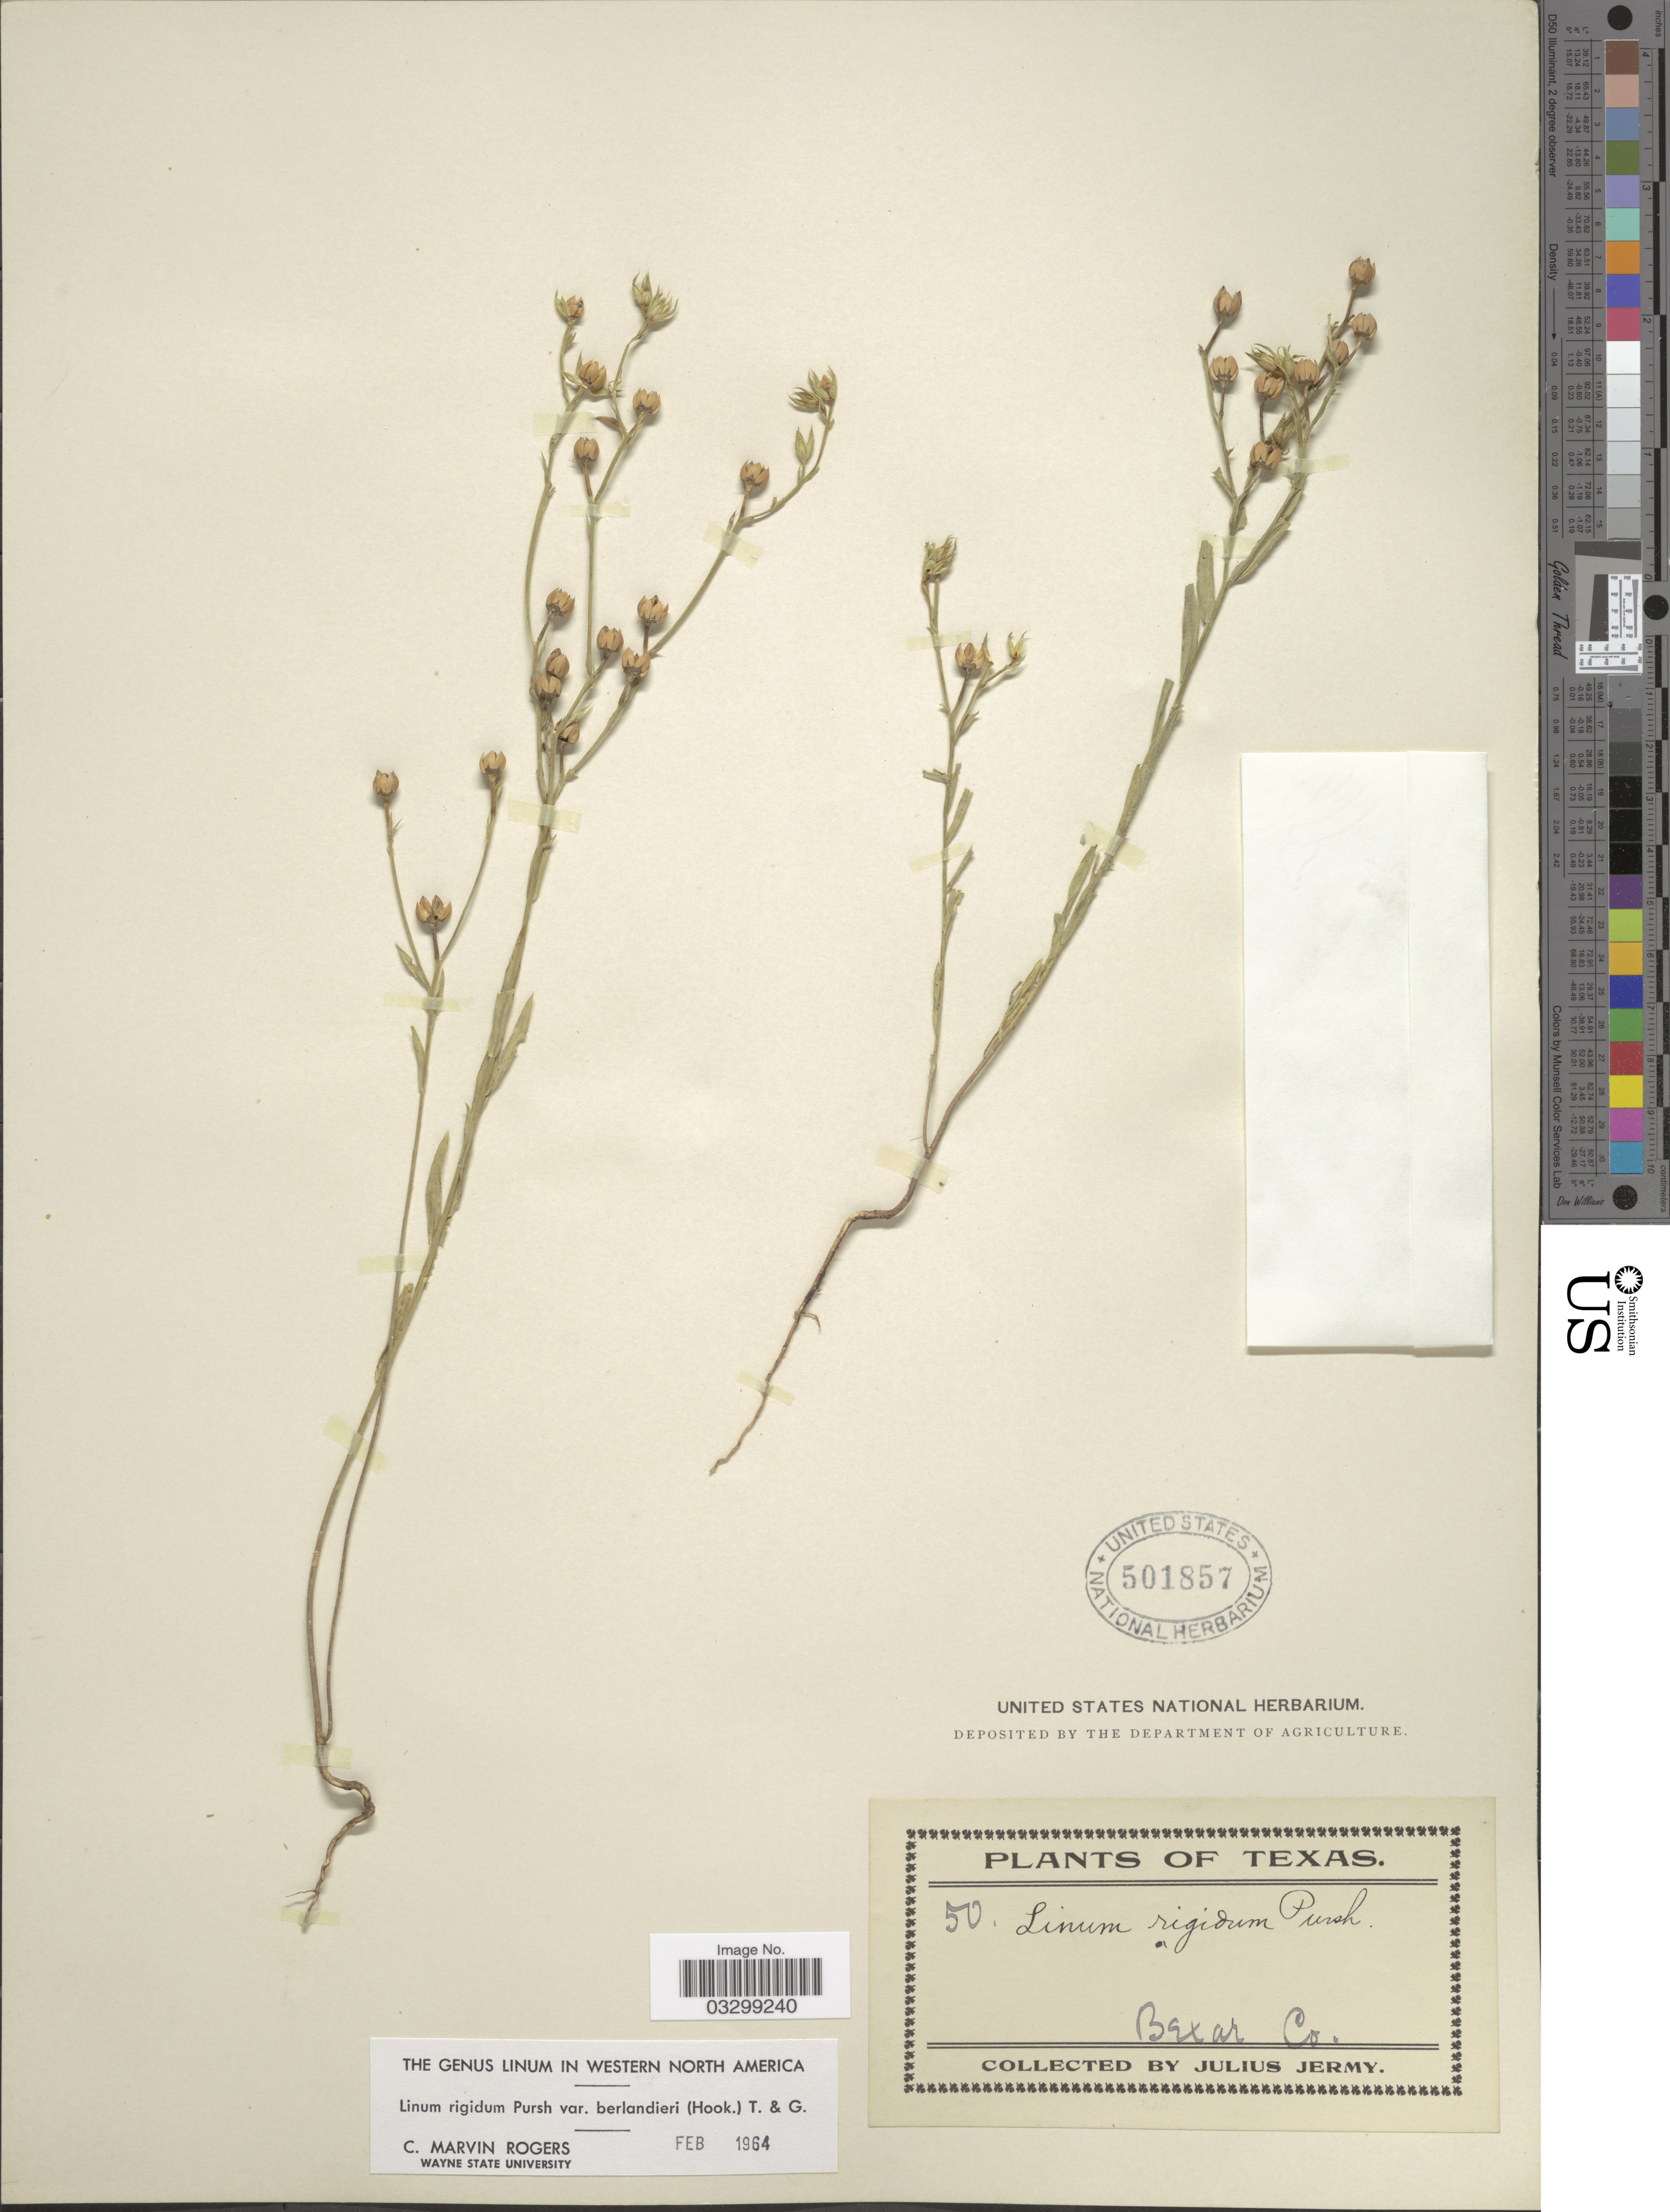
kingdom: Plantae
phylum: Tracheophyta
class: Magnoliopsida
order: Malpighiales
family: Linaceae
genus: Linum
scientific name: Linum rigidum var. berlandieri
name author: Pursh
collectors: J. Jermy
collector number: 50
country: United States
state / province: Texas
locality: Bexar Co.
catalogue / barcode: US 501857